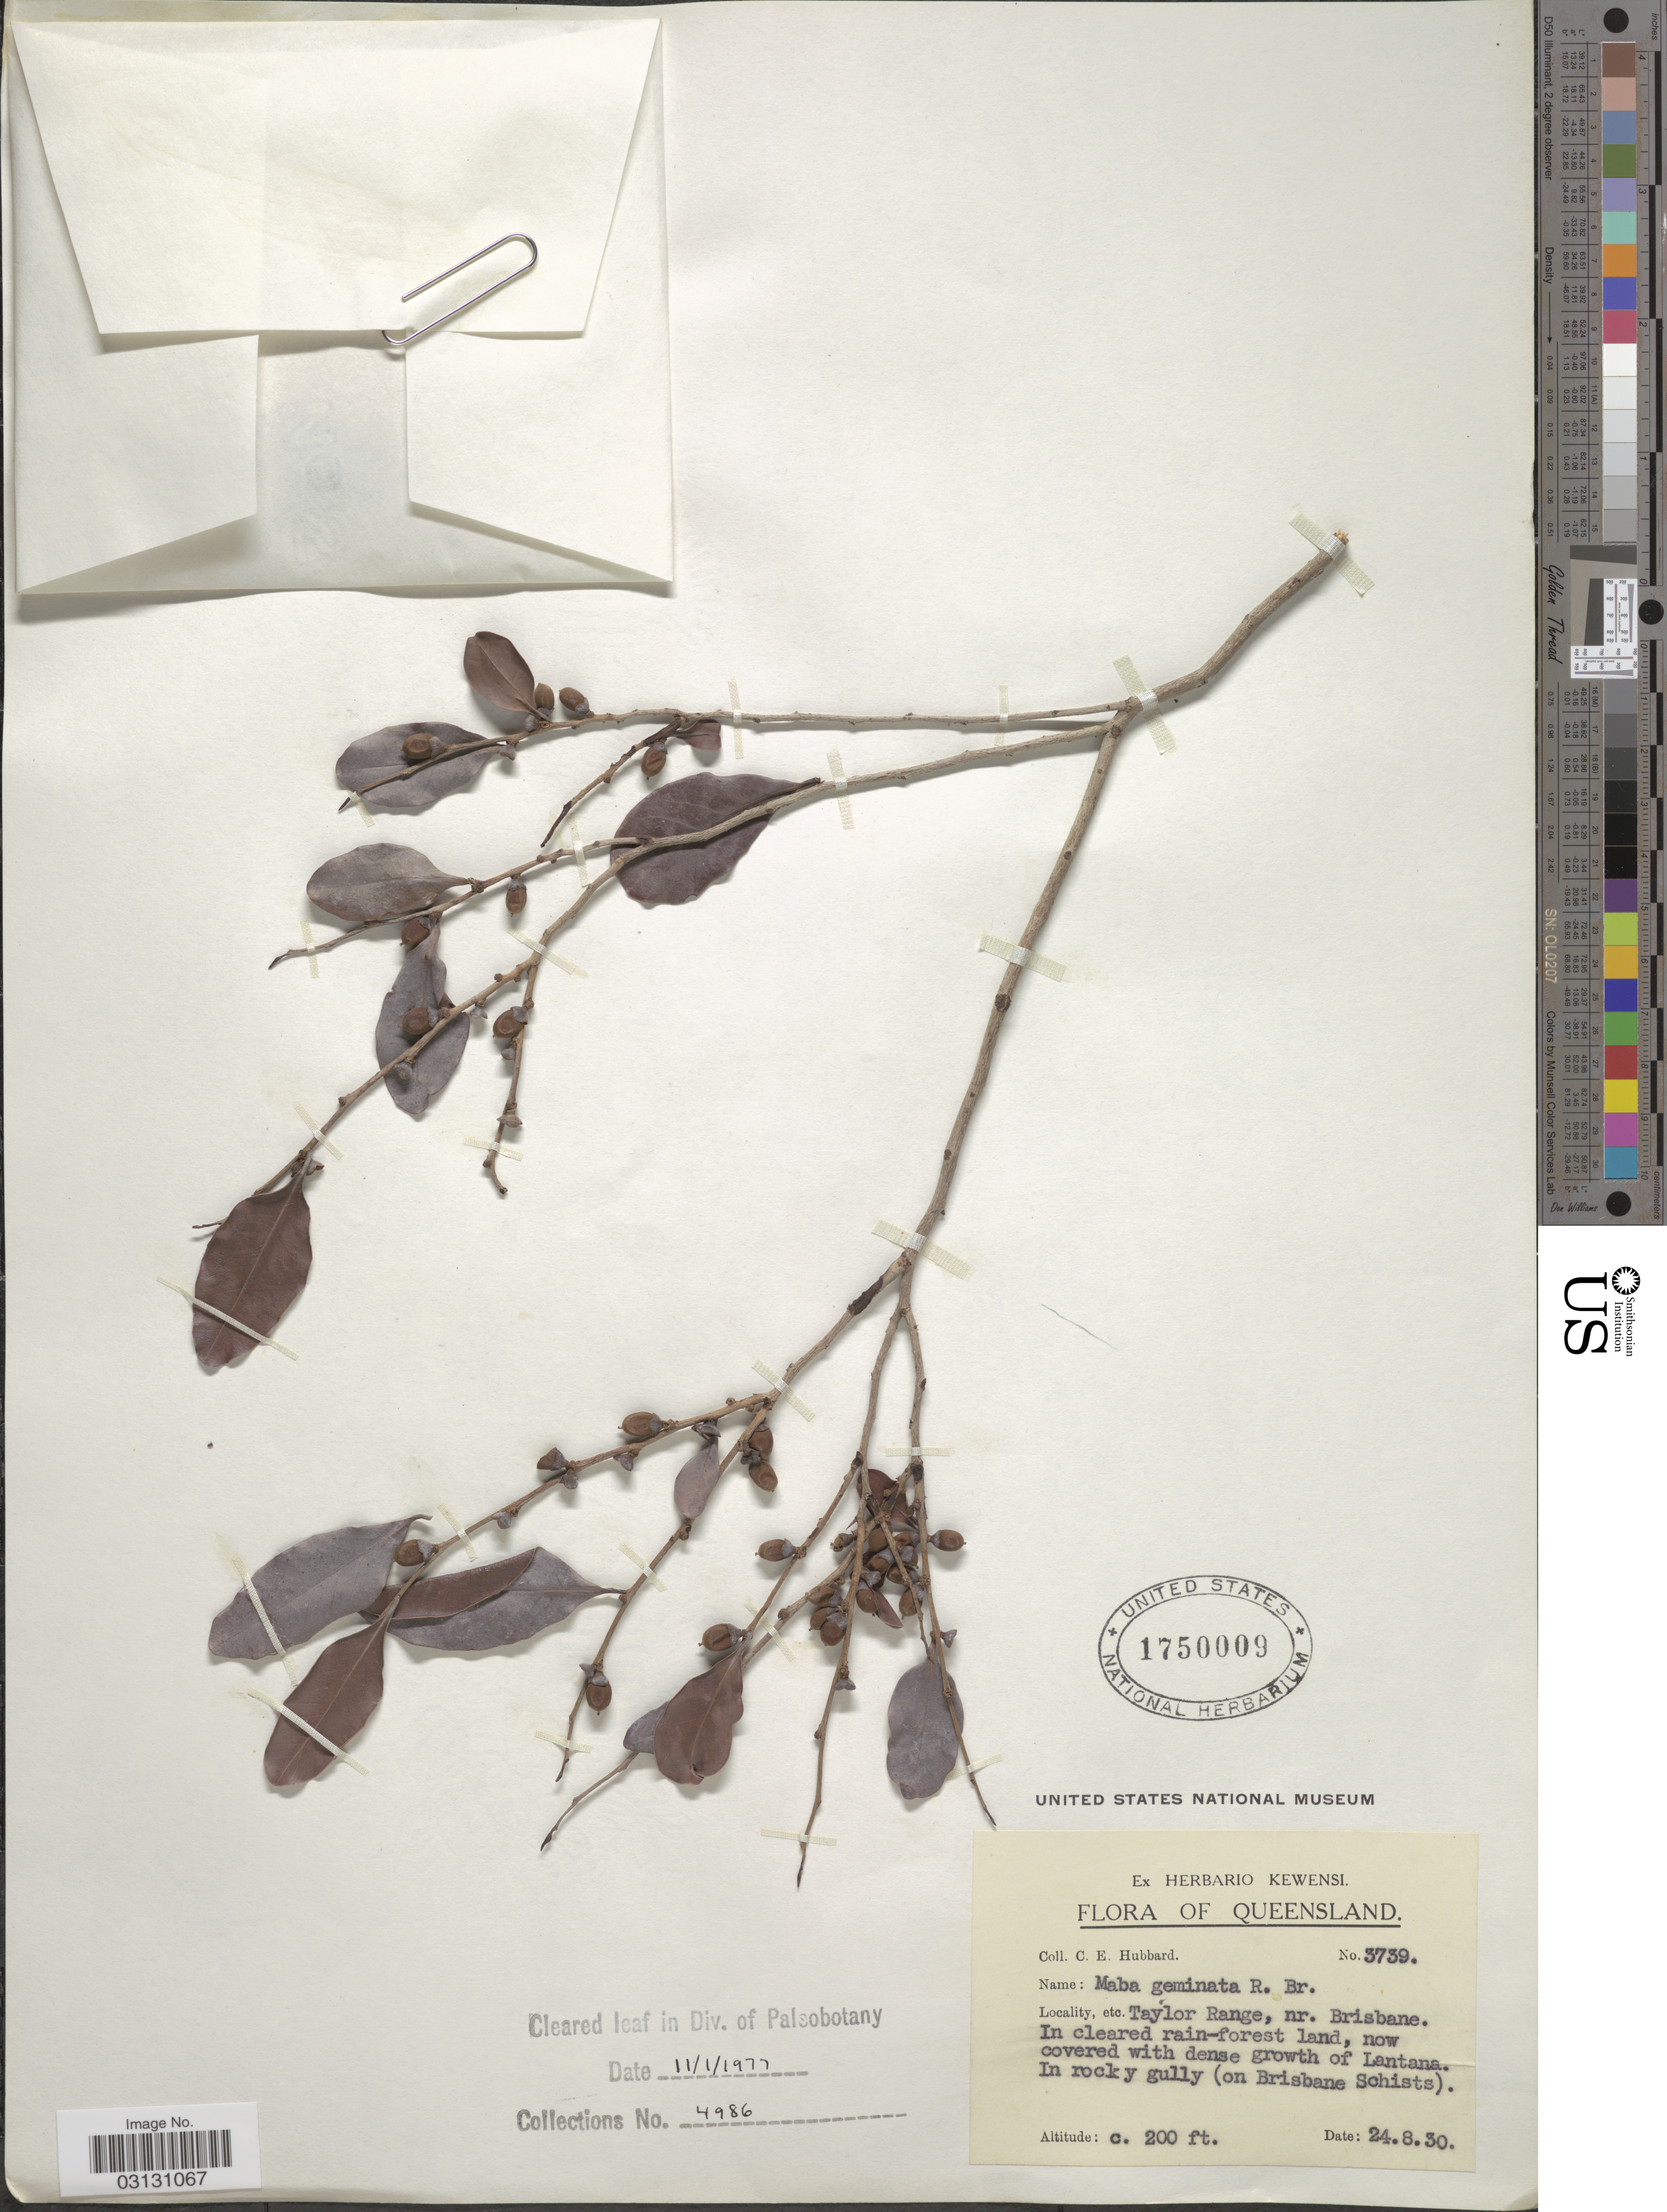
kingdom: Plantae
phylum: Tracheophyta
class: Magnoliopsida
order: Ericales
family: Ebenaceae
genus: Diospyros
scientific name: Diospyros geminata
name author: (R. Br.) F. Muell. ex Jessup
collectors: C. E. Hubbard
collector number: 3739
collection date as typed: Transcribed d/m/y: 24/8/30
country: Australia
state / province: Queensland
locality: Taylor Range, nr. Brisbane.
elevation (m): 61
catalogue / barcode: US 1750009